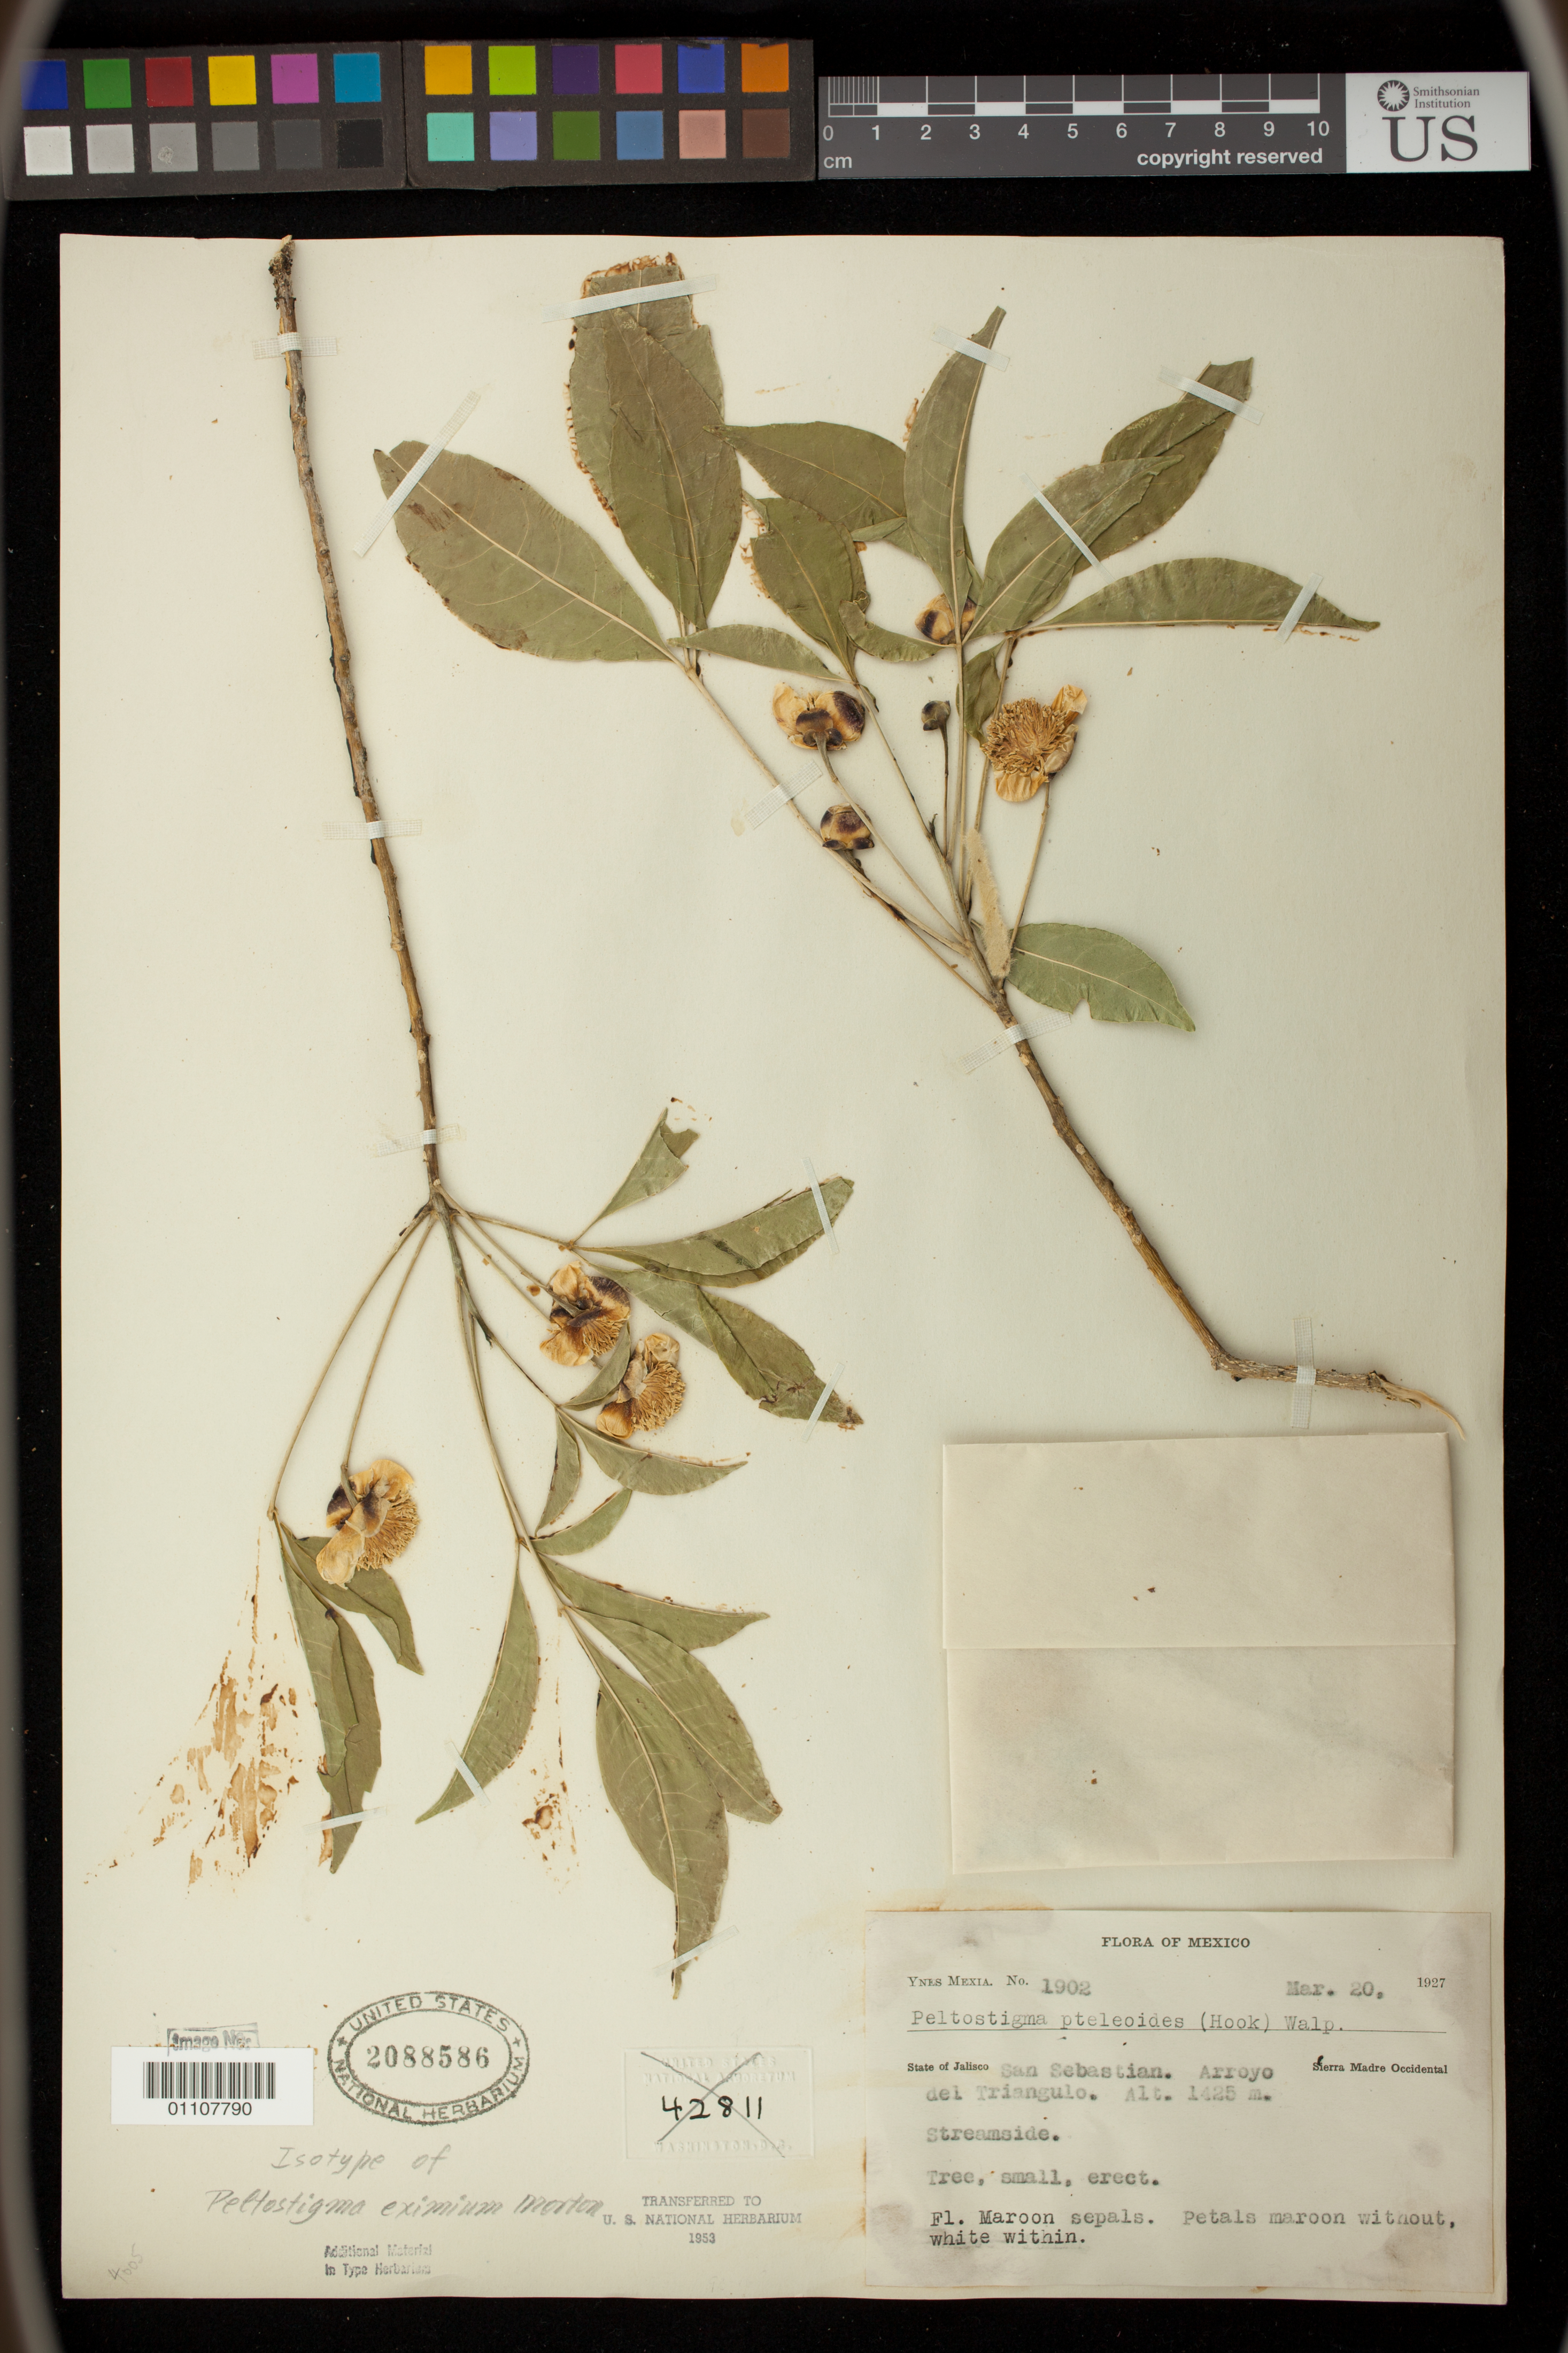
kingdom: Plantae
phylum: Tracheophyta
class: Magnoliopsida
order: Sapindales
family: Rutaceae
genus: Peltostigma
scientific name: Peltostigma eximium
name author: C.V. Morton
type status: Isotype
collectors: Y. Mexia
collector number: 1902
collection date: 1927-03-20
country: Mexico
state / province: Jalisco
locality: San Sebastian. Arroyo del Triangulo.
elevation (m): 1425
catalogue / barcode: US 2088586